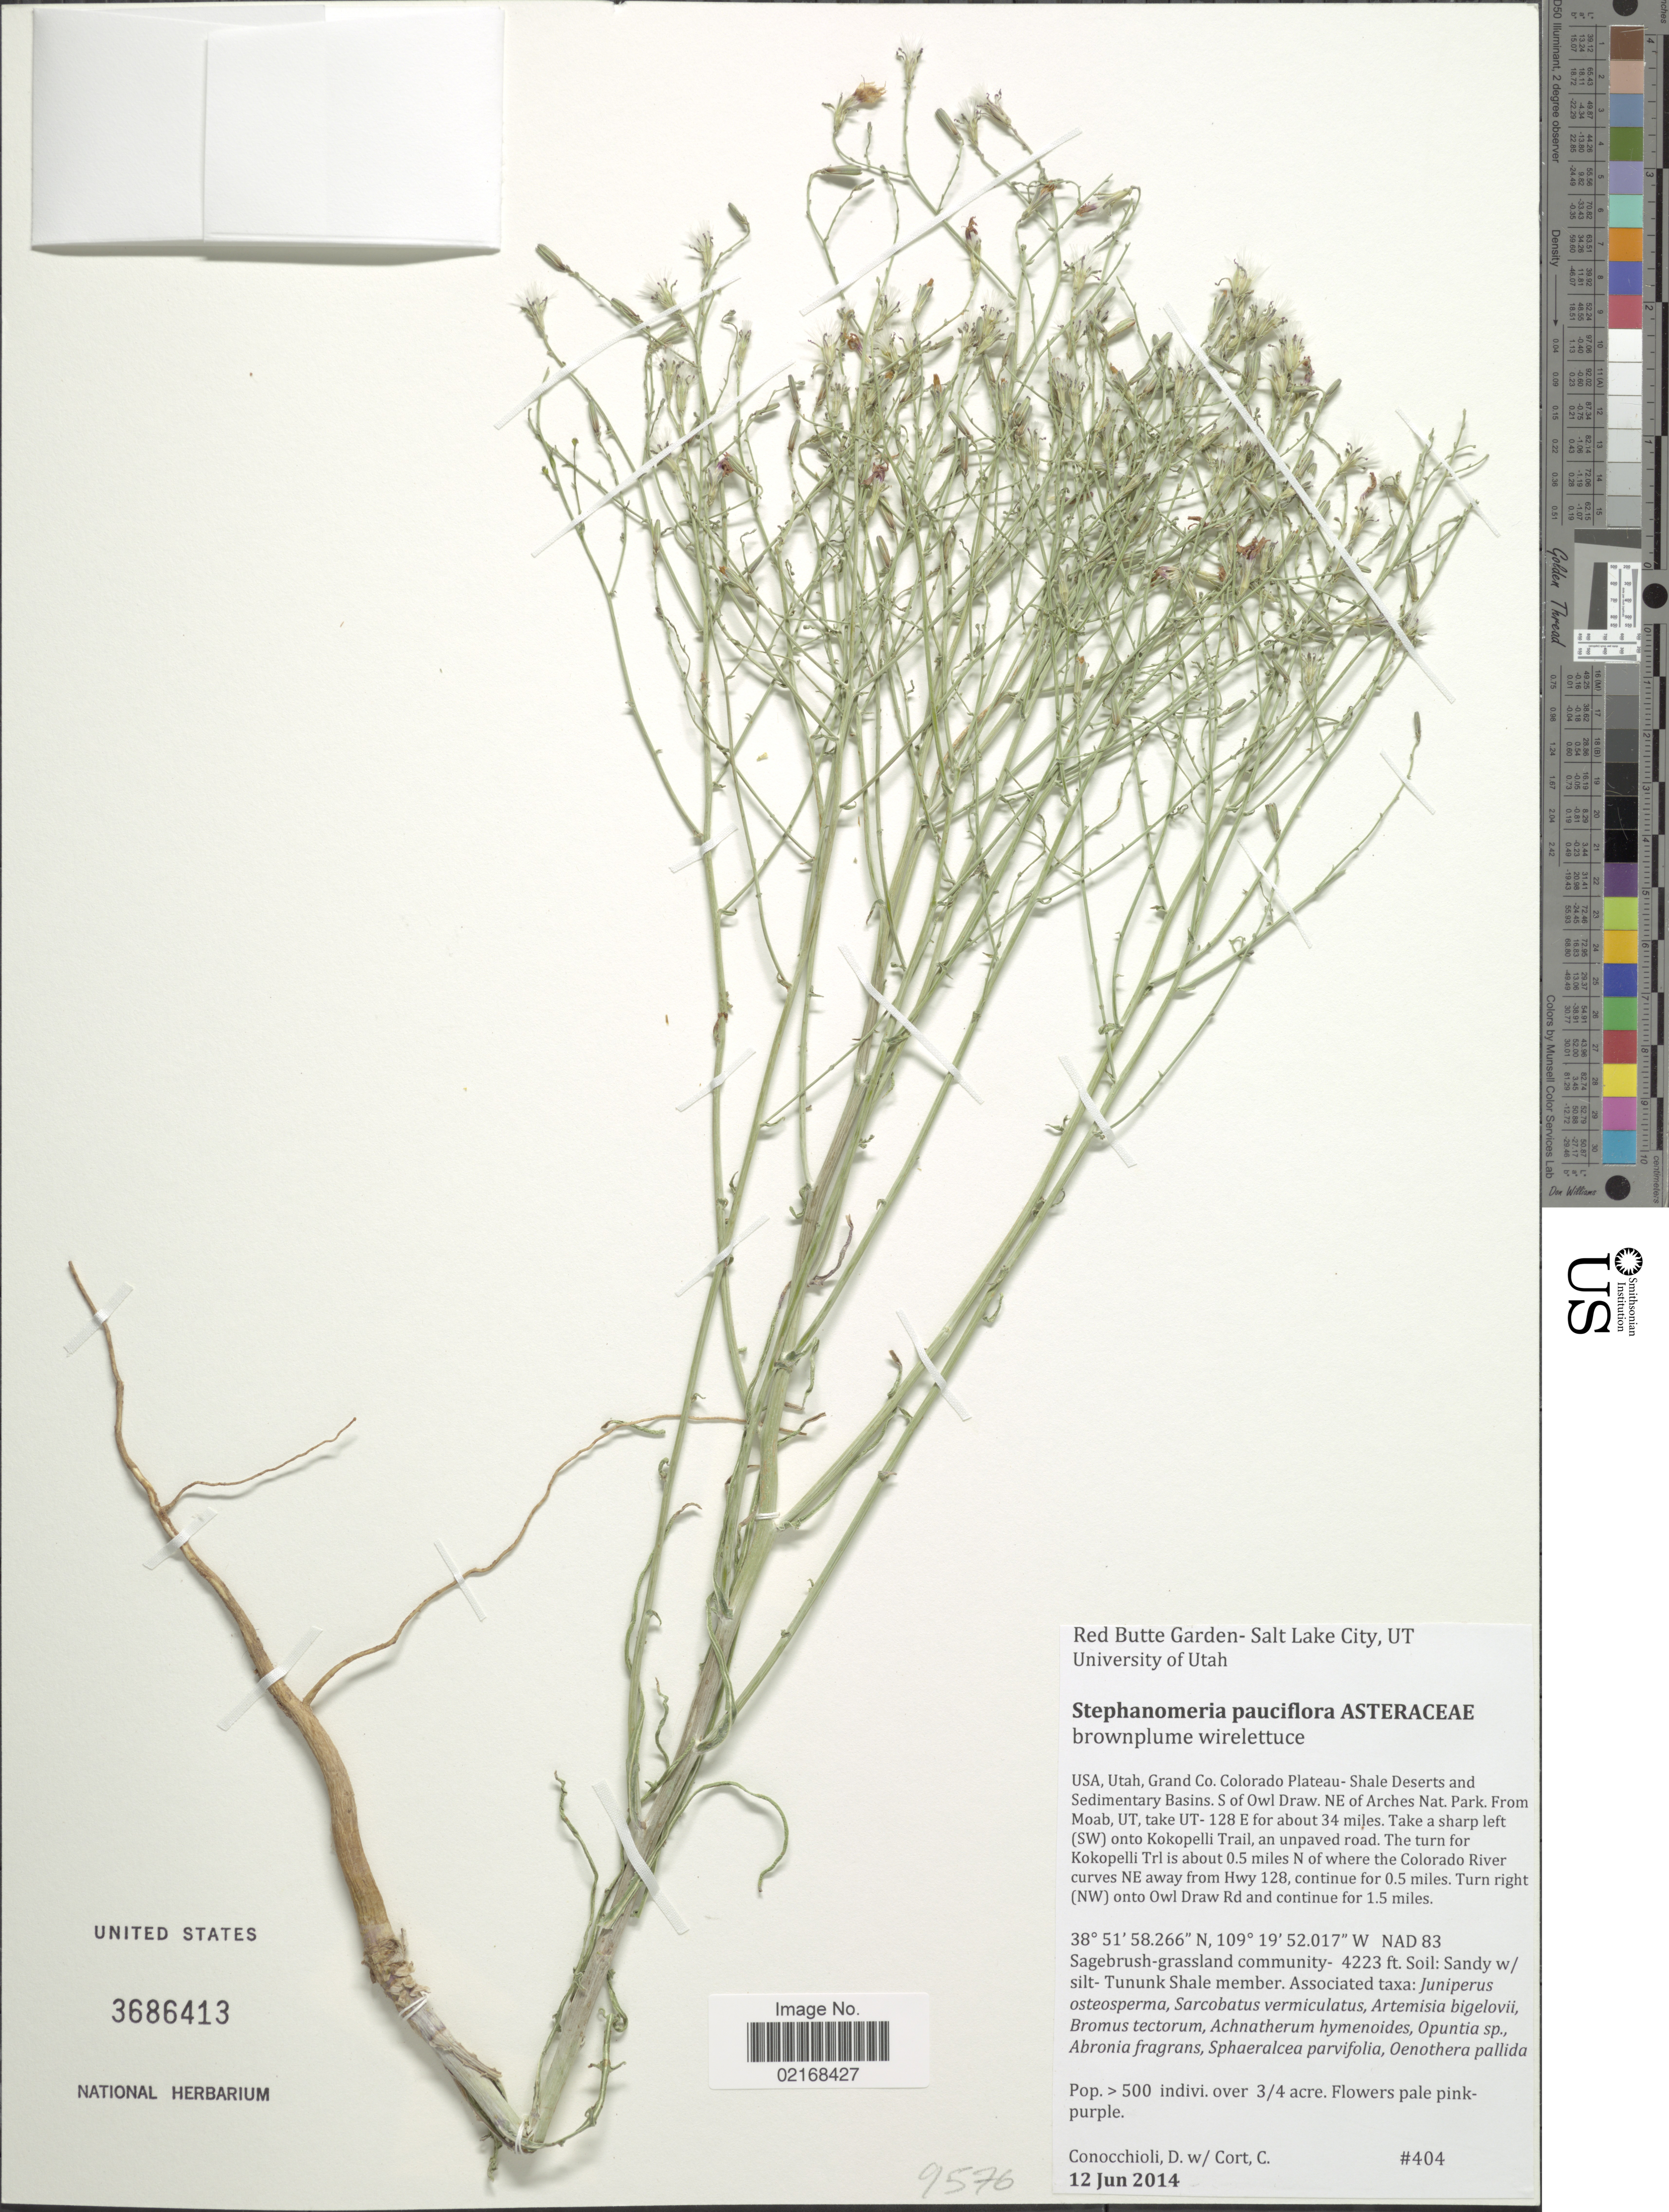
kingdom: Plantae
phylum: Tracheophyta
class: Magnoliopsida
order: Asterales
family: Asteraceae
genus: Stephanomeria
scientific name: Stephanomeria pauciflora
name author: (Torr.) A. Nelson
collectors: D. Conocchioli & C. Cort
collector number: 404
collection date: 2014-06-12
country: United States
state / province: Utah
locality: USA, Utah, Grand Co., Colorado Plateau-Shale Deserts and Sedimentary Basins, S. of Owl Draw, NE of Arches Nat. Park, From Moab, UT, take UT-128 E for about 34 miles, Take a sharp left (SW) ontp Kokopelli Trail, an unpaved road, The turn for Kokopelli Trl is about 0.5 miles N of where the Colorado River curves NE away from Hwy 128, continue for 0.5 miles, Turn right (NW) onto Owl Draw Rd and continue for 1.5 miles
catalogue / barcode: US 3686413